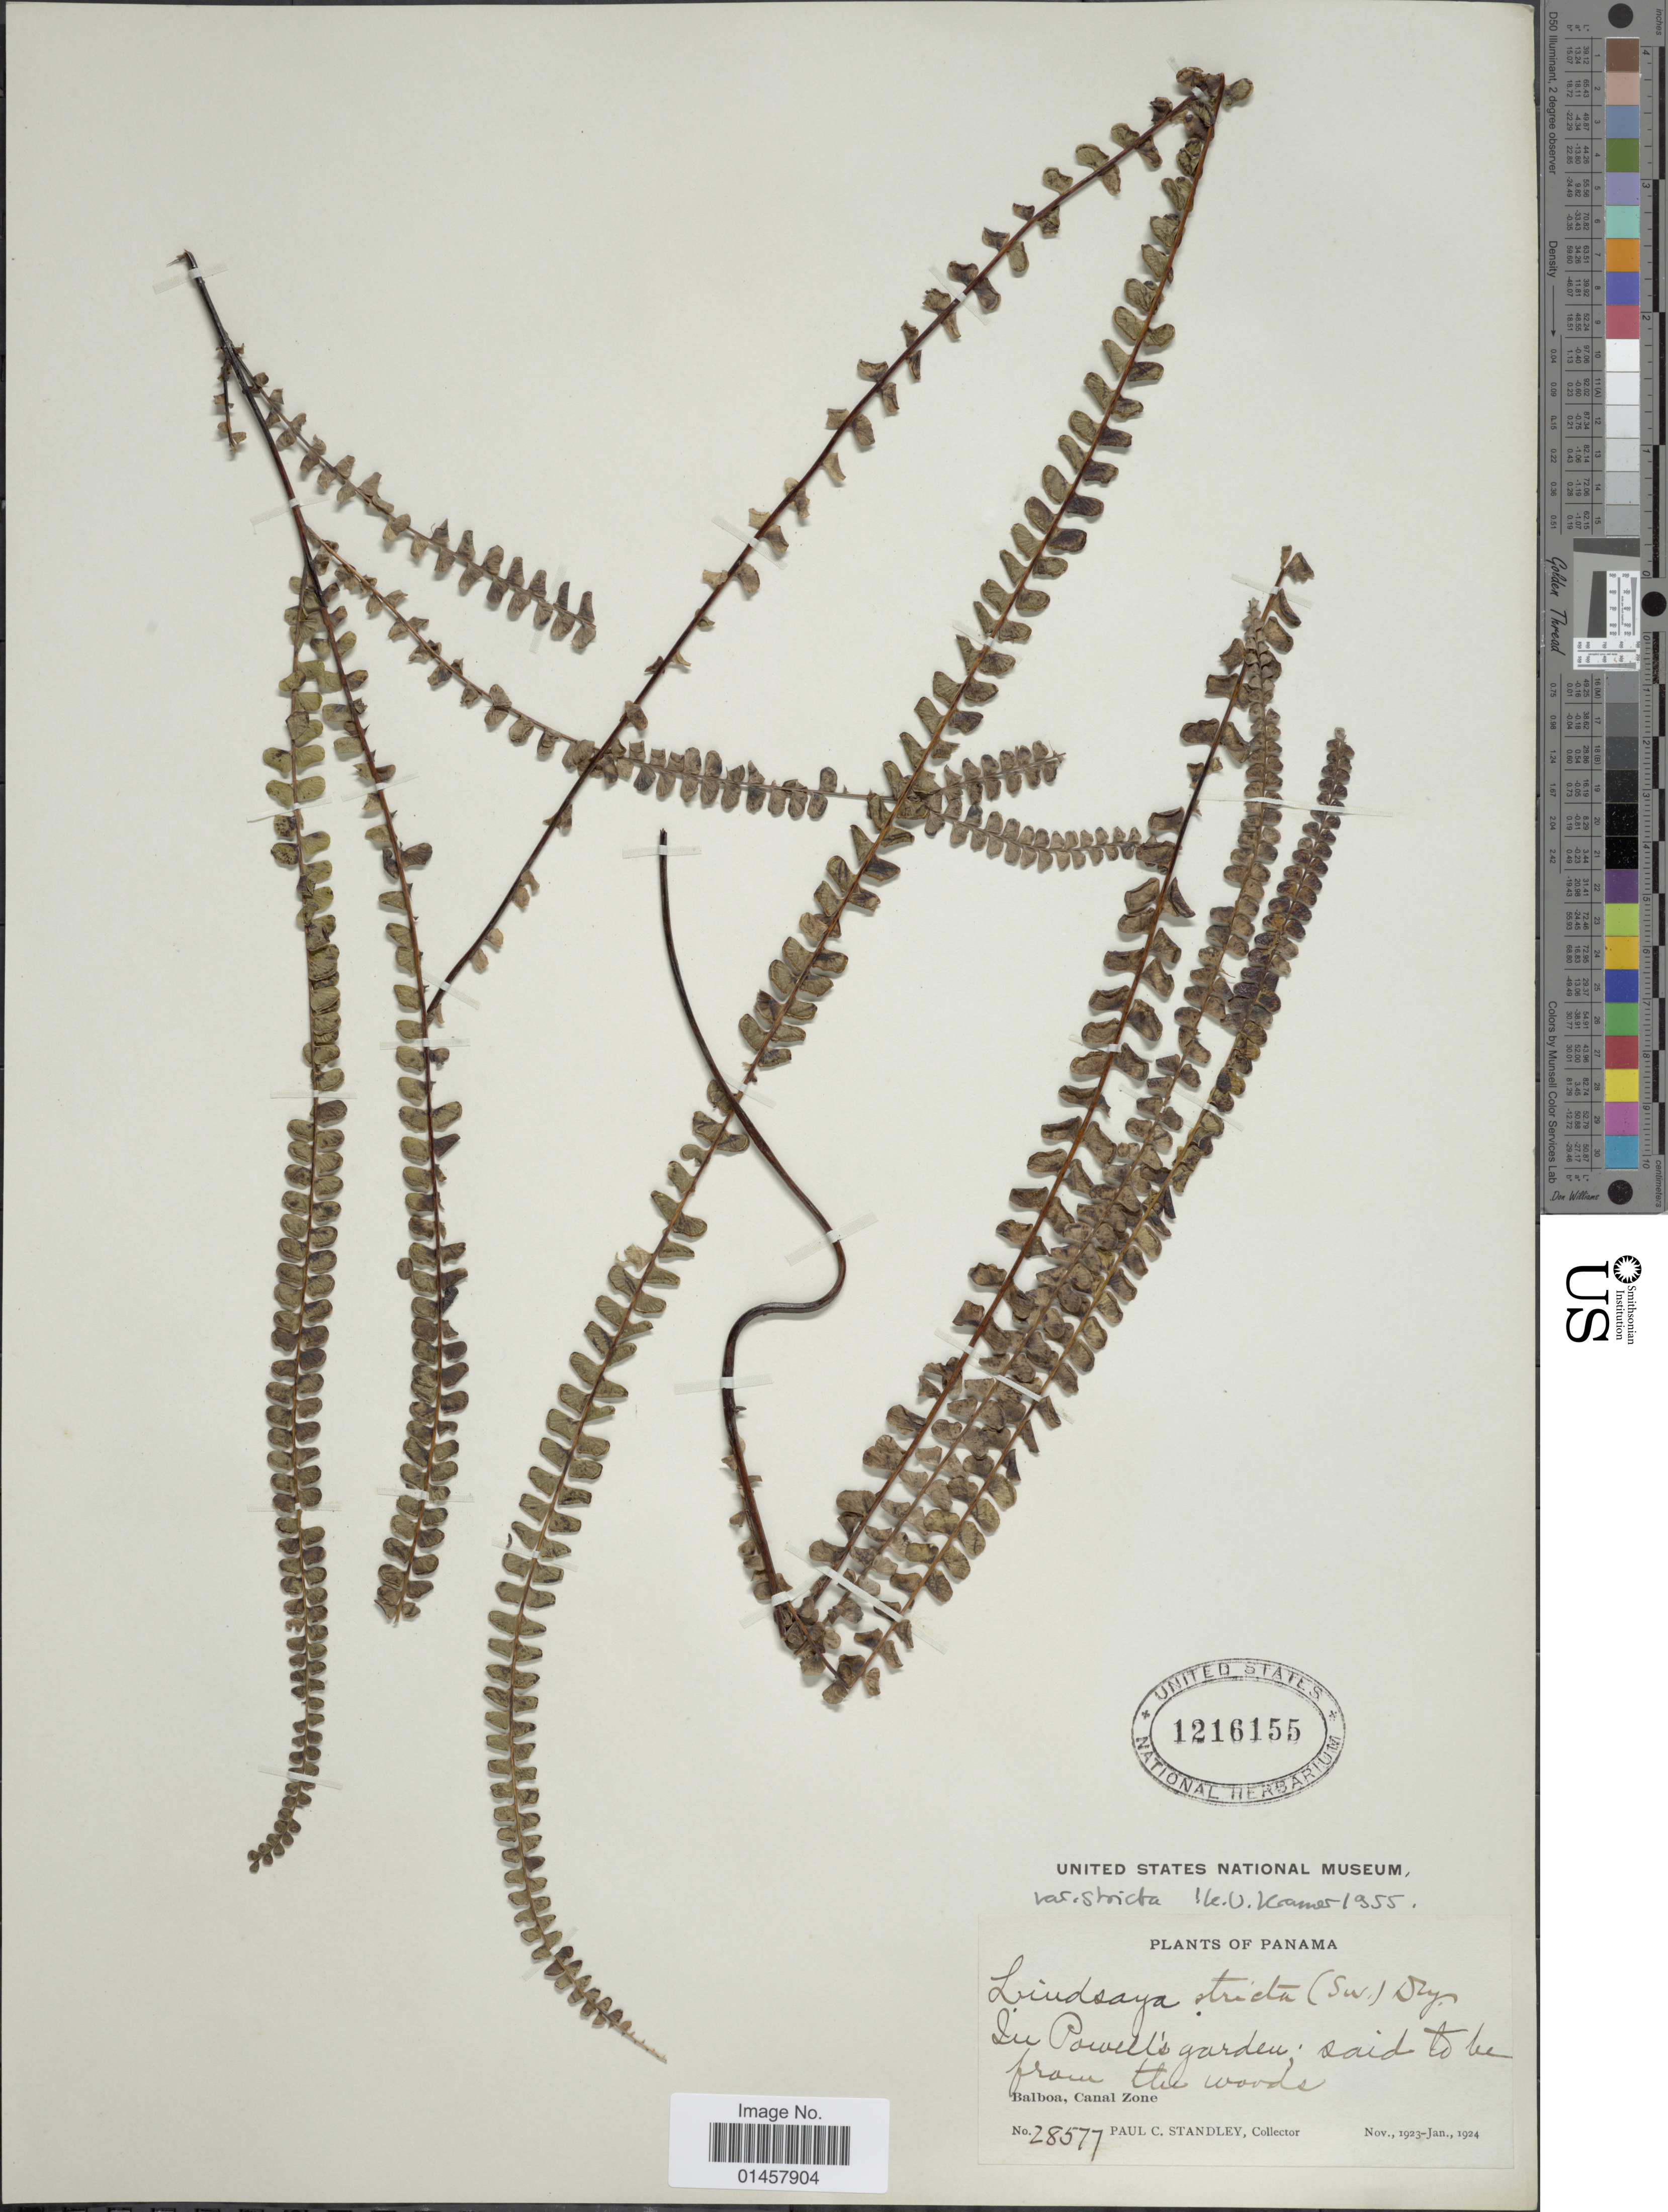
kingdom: Plantae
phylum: Tracheophyta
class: Polypodiopsida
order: Polypodiales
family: Lindsaeaceae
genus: Lindsaea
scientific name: Lindsaea stricta f. stricta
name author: (Sw.) Dryand.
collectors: P. C. Standley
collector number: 28577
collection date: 1923-11/1924-01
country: Panama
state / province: Colón / Panamá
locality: In Powell's garden, Balboa Canal Zone.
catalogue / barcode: US 1216155